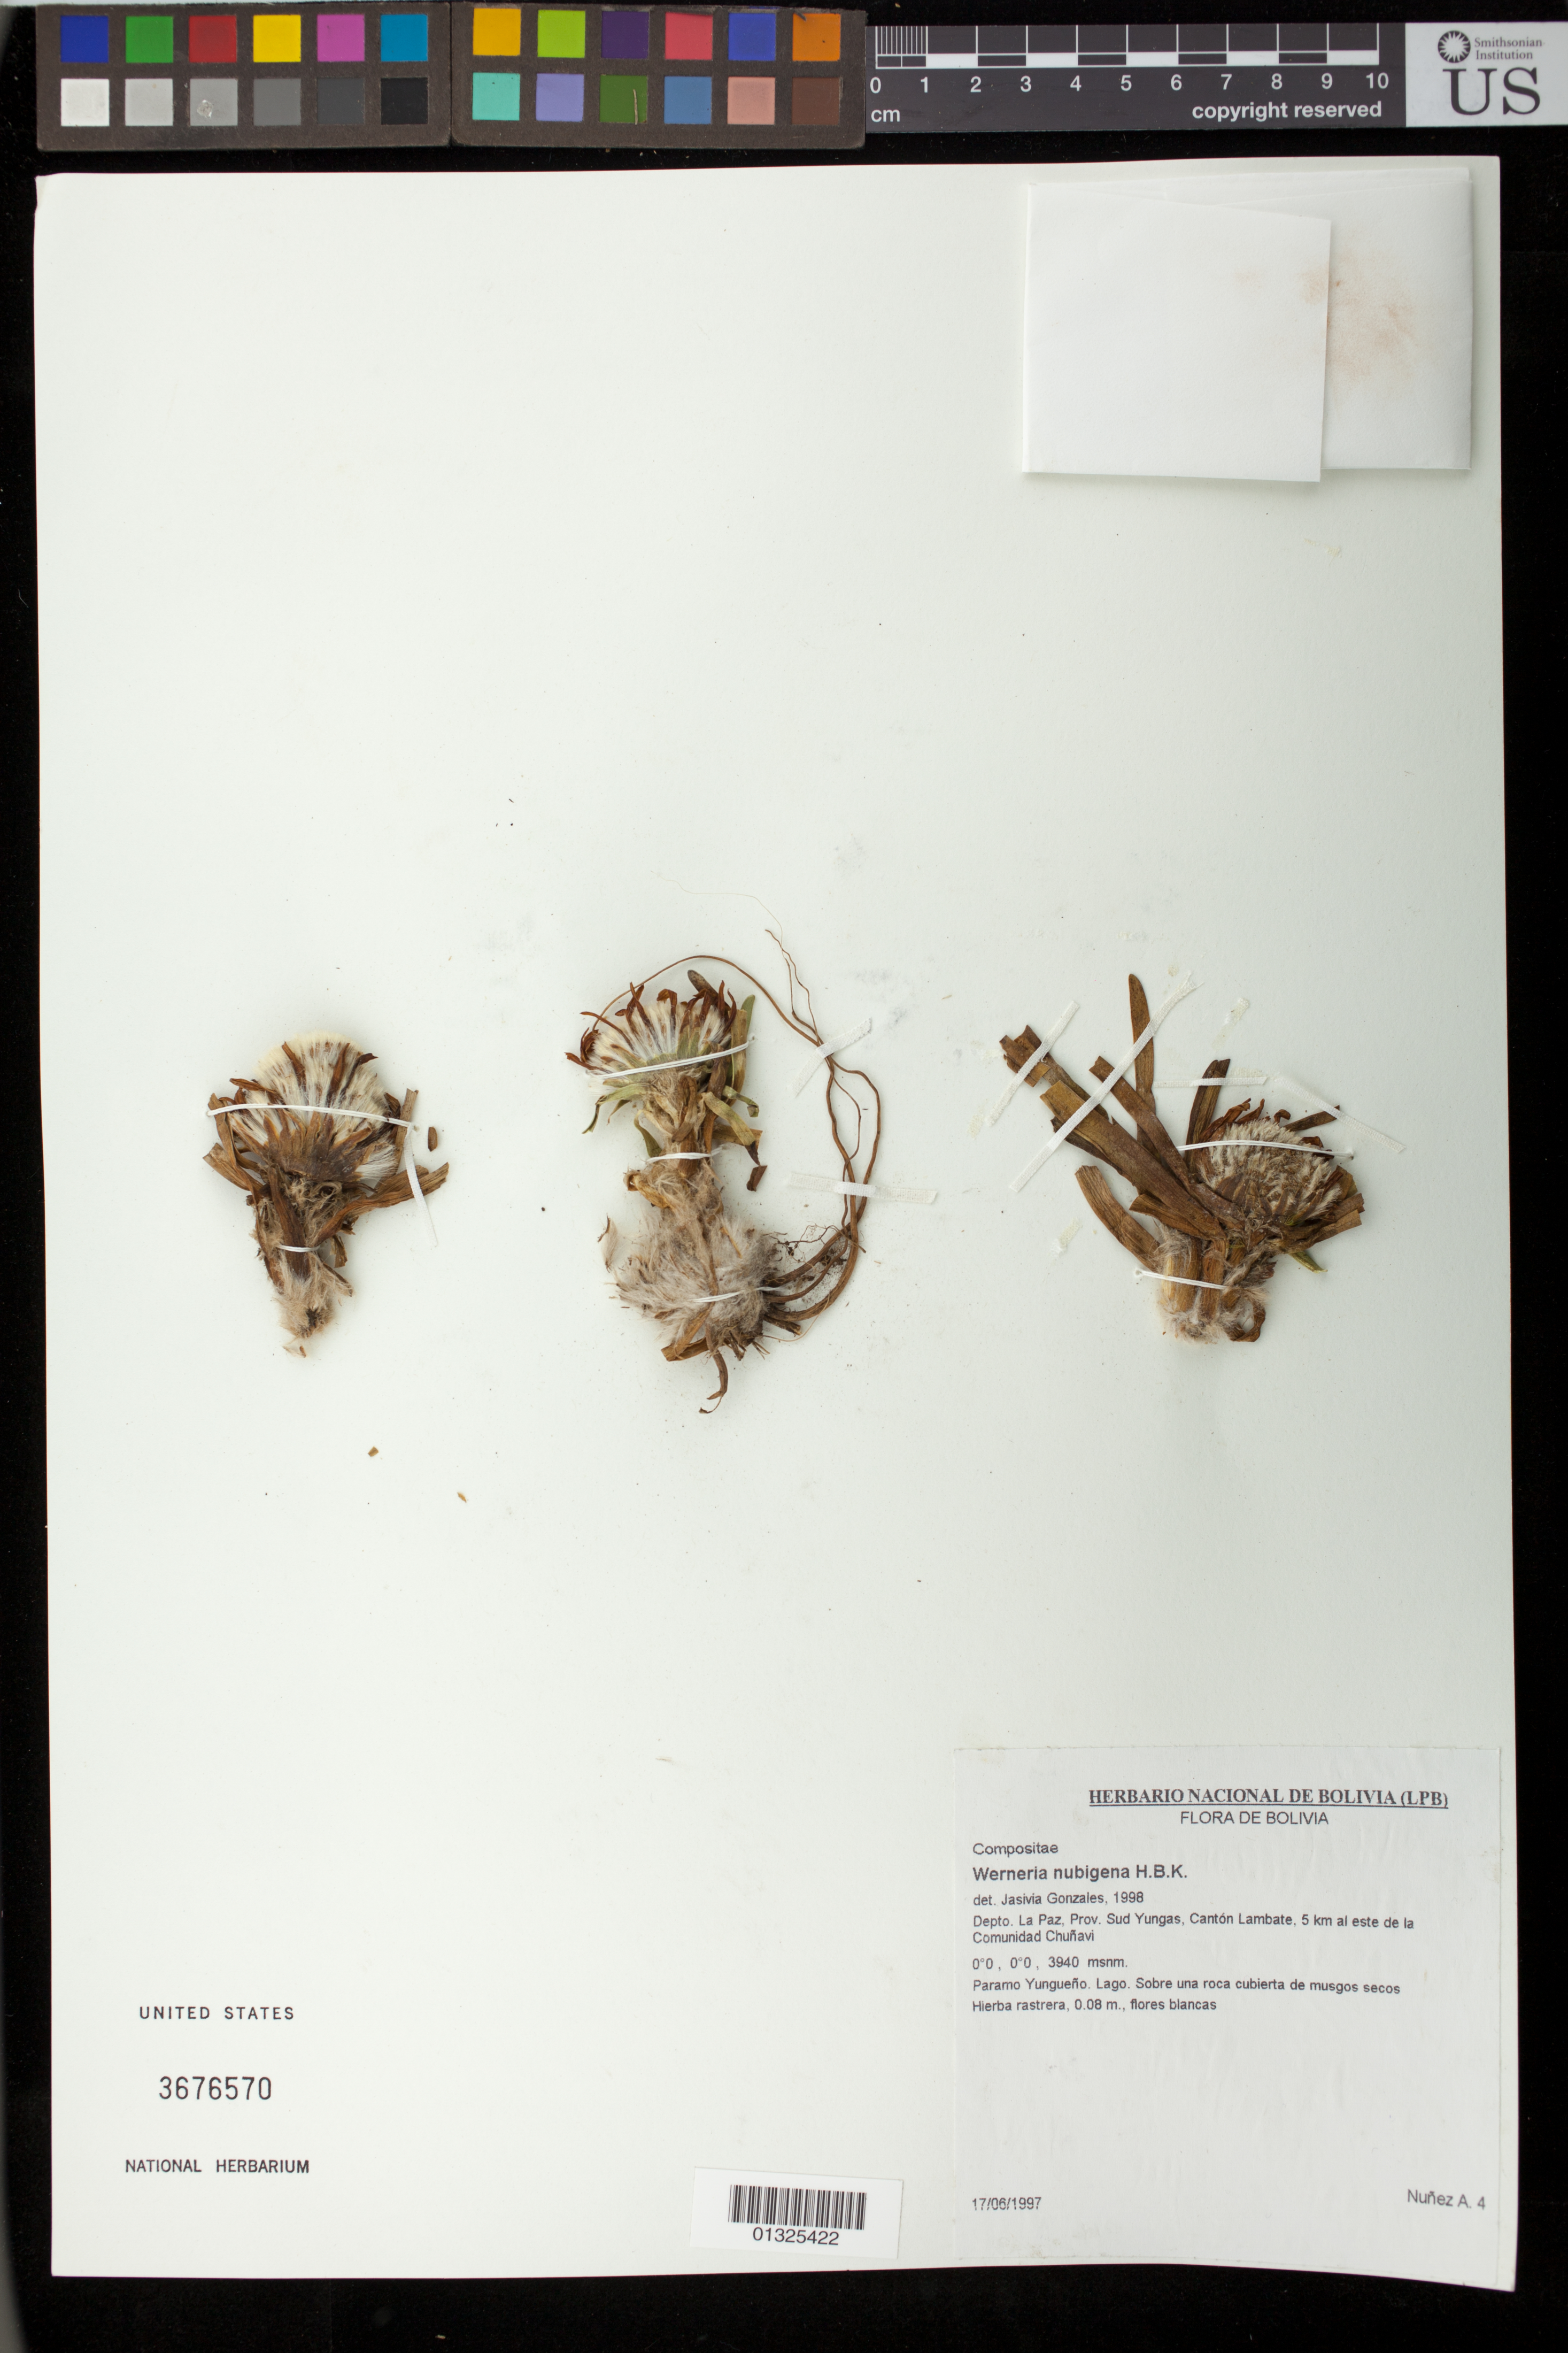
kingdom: Plantae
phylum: Tracheophyta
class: Magnoliopsida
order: Asterales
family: Asteraceae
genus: Werneria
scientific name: Werneria nubigena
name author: Kunth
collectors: A. Nuñez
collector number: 4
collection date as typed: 17 June 1997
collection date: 1997-06-17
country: Bolivia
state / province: La Paz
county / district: Sud Yungas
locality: Canton Lambate, 5 km al este de la Comunidad Chunavi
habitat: Paramo Yongueno. Lago. Sobre una roca cubieta de musgos secos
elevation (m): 3940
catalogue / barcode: US 3676570